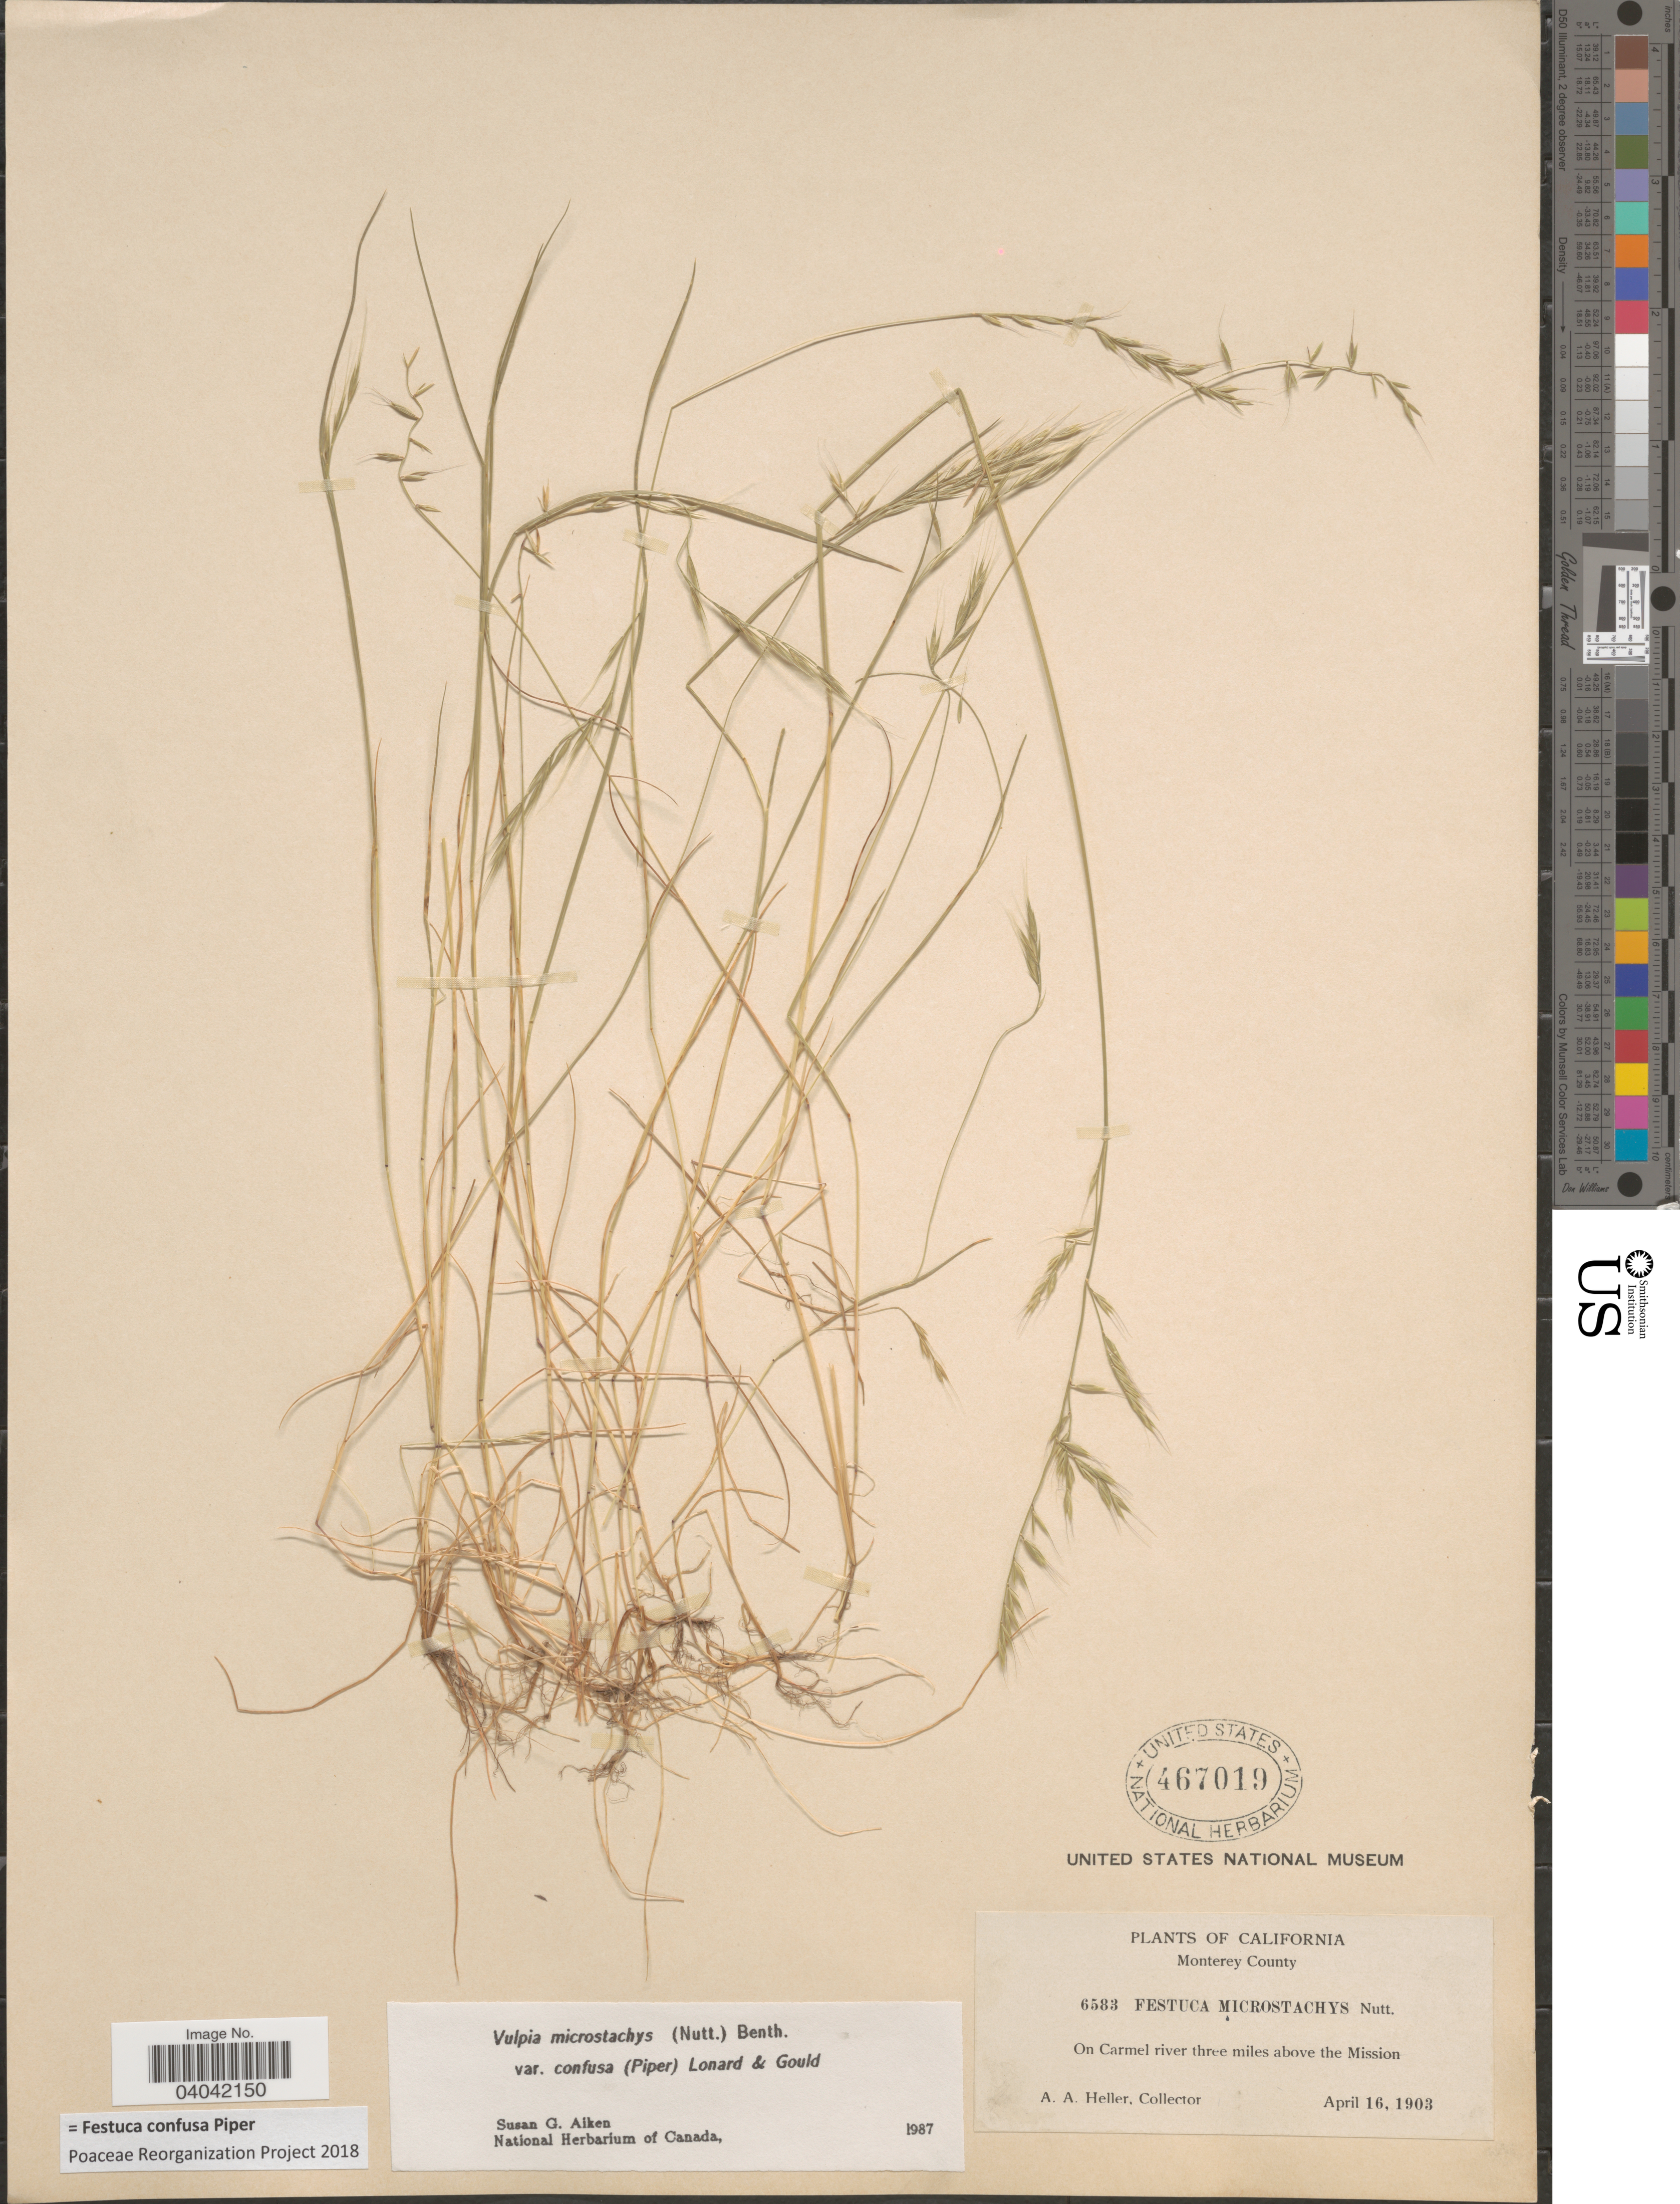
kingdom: Plantae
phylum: Tracheophyta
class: Liliopsida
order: Poales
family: Poaceae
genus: Festuca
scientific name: Festuca confusa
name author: Piper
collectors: A. A. Heller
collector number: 6583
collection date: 1903-04-16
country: United States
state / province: California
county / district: Monterey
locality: Monterey County. On Carmel river three miles above the Mission.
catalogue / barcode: US 467019